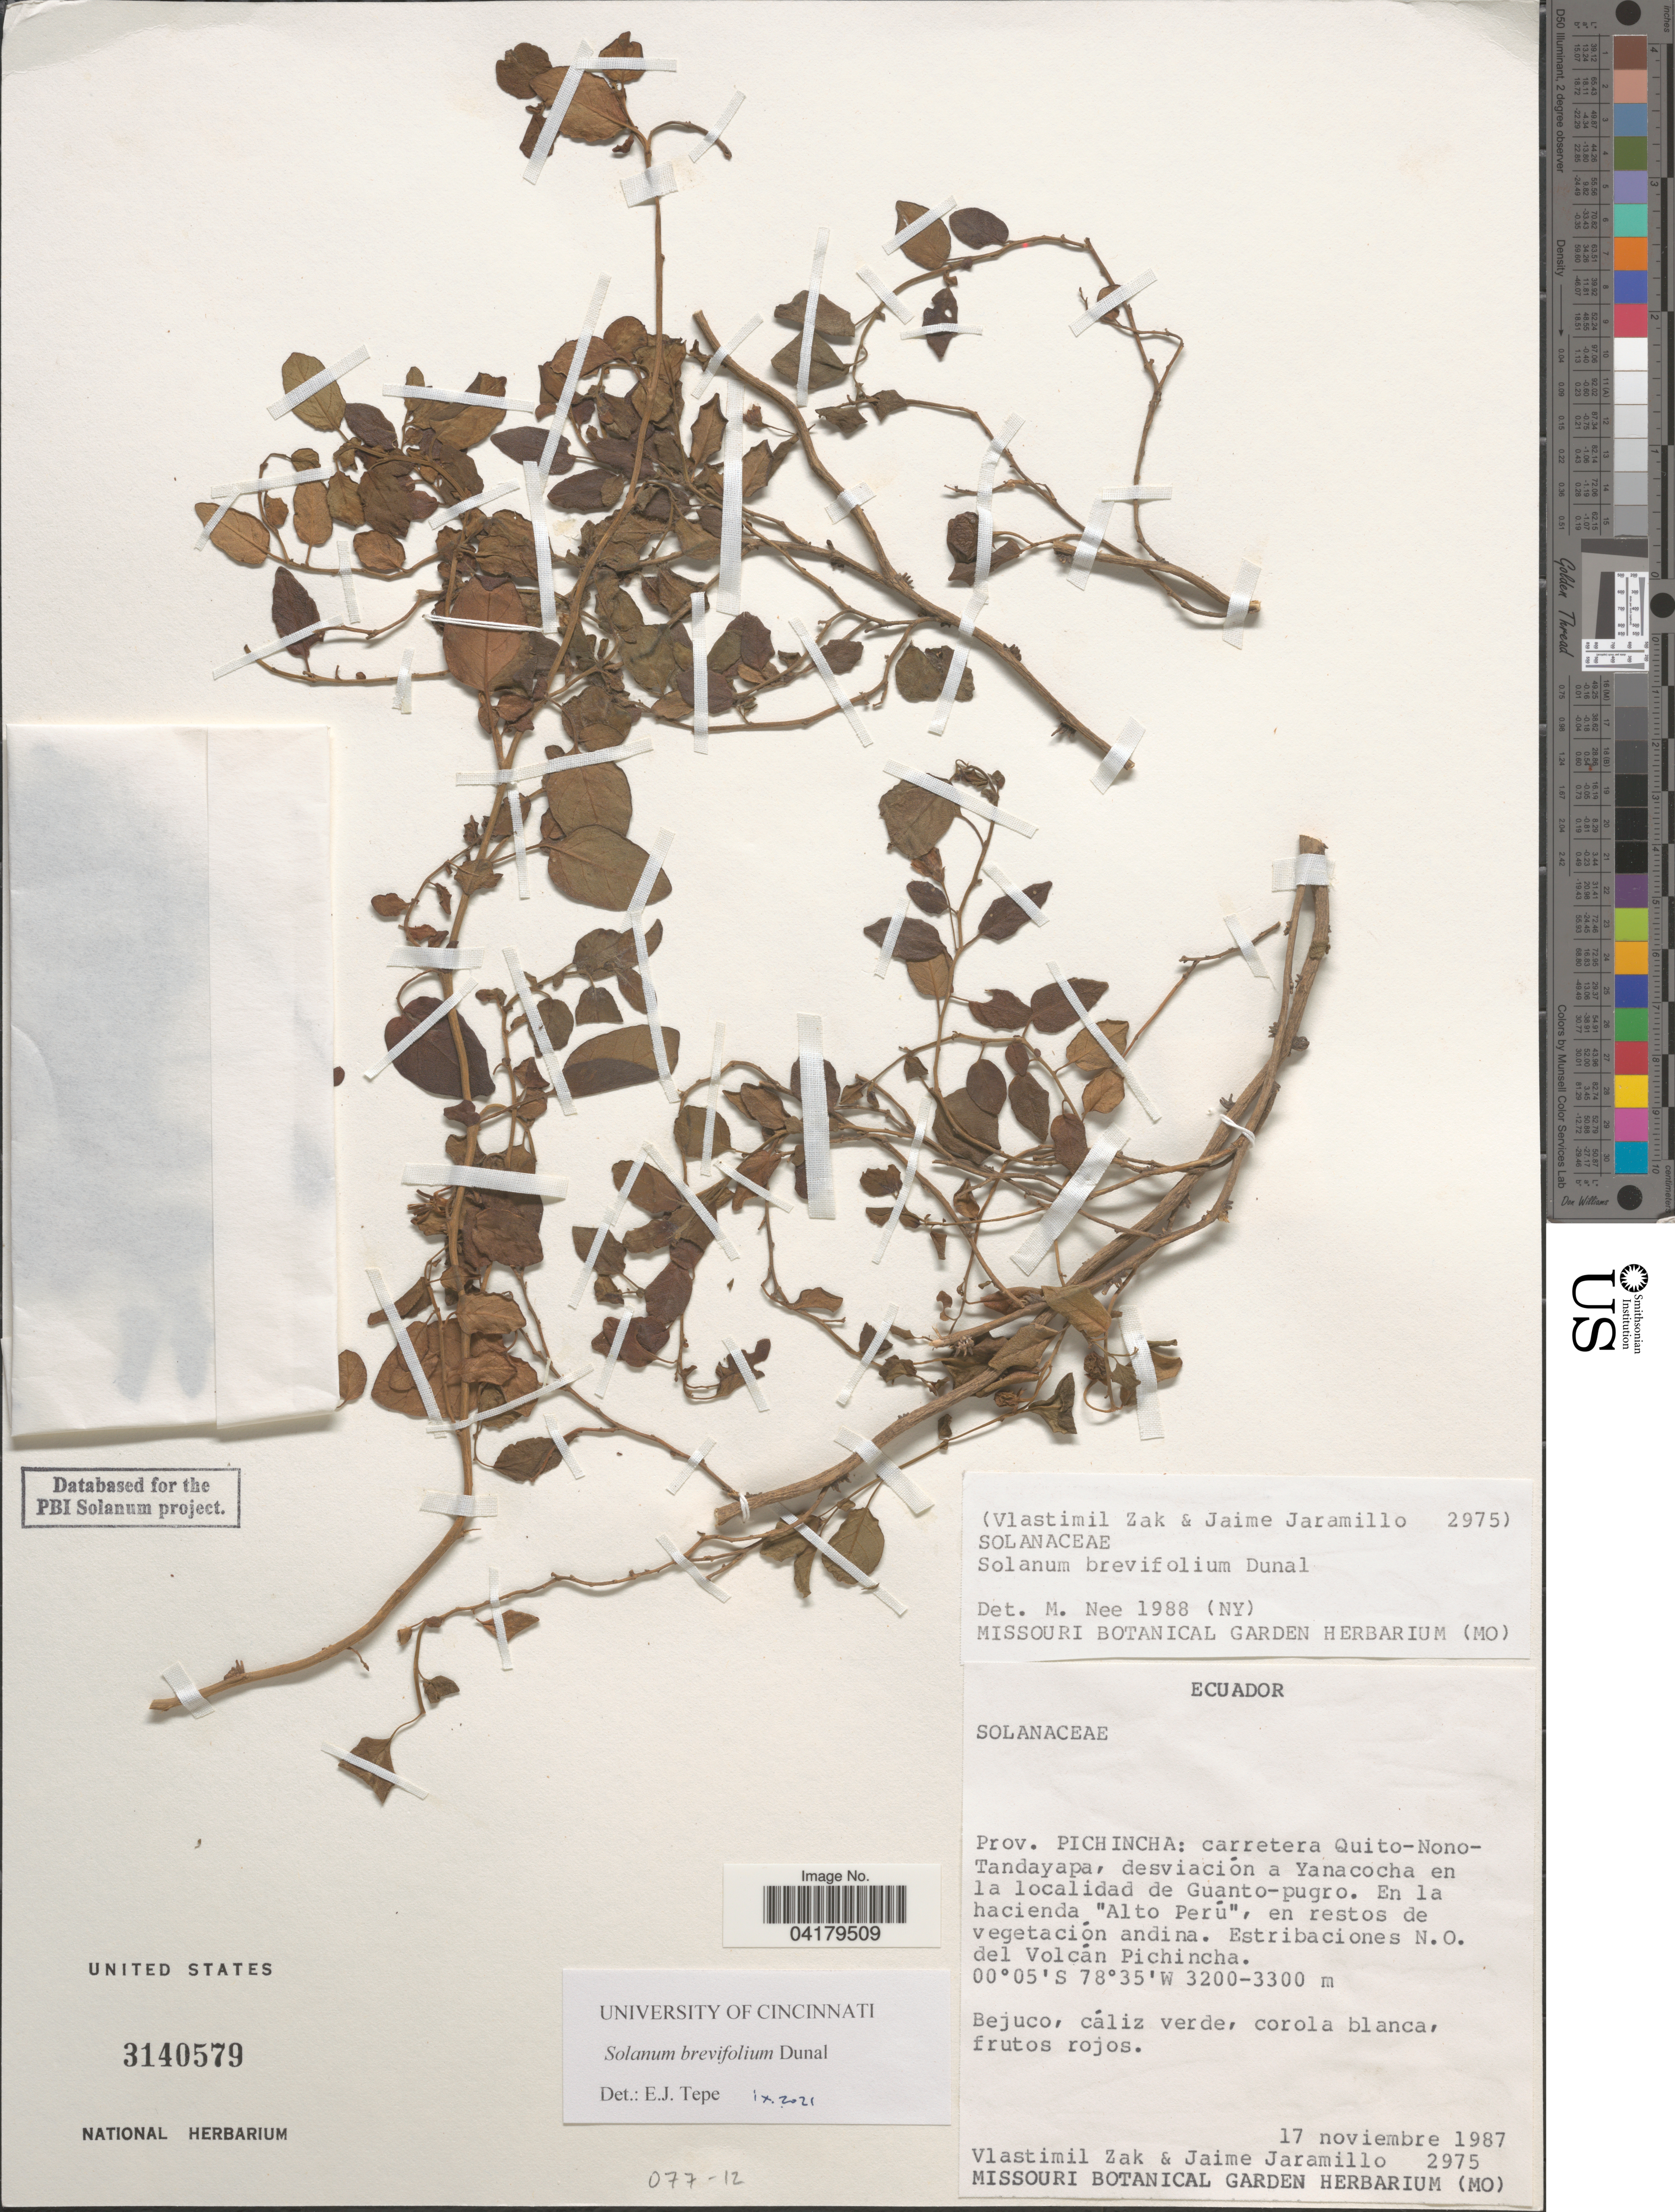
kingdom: Plantae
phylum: Tracheophyta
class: Magnoliopsida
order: Solanales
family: Solanaceae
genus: Solanum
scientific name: Solanum brevifolium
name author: Dunal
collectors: V. Zak & J. Jaramillo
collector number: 2975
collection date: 1987-11-17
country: Ecuador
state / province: Pichincha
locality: Carretera Quito-Nono-Tandayapa, desviación a Yanacocha en la localidad de Guanto-pugro. En la hacienda "Alto Perú", en restos de vegetación andina. Estribaciones N.O. del Volcán Pichincha.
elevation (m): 3200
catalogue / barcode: US 3140579